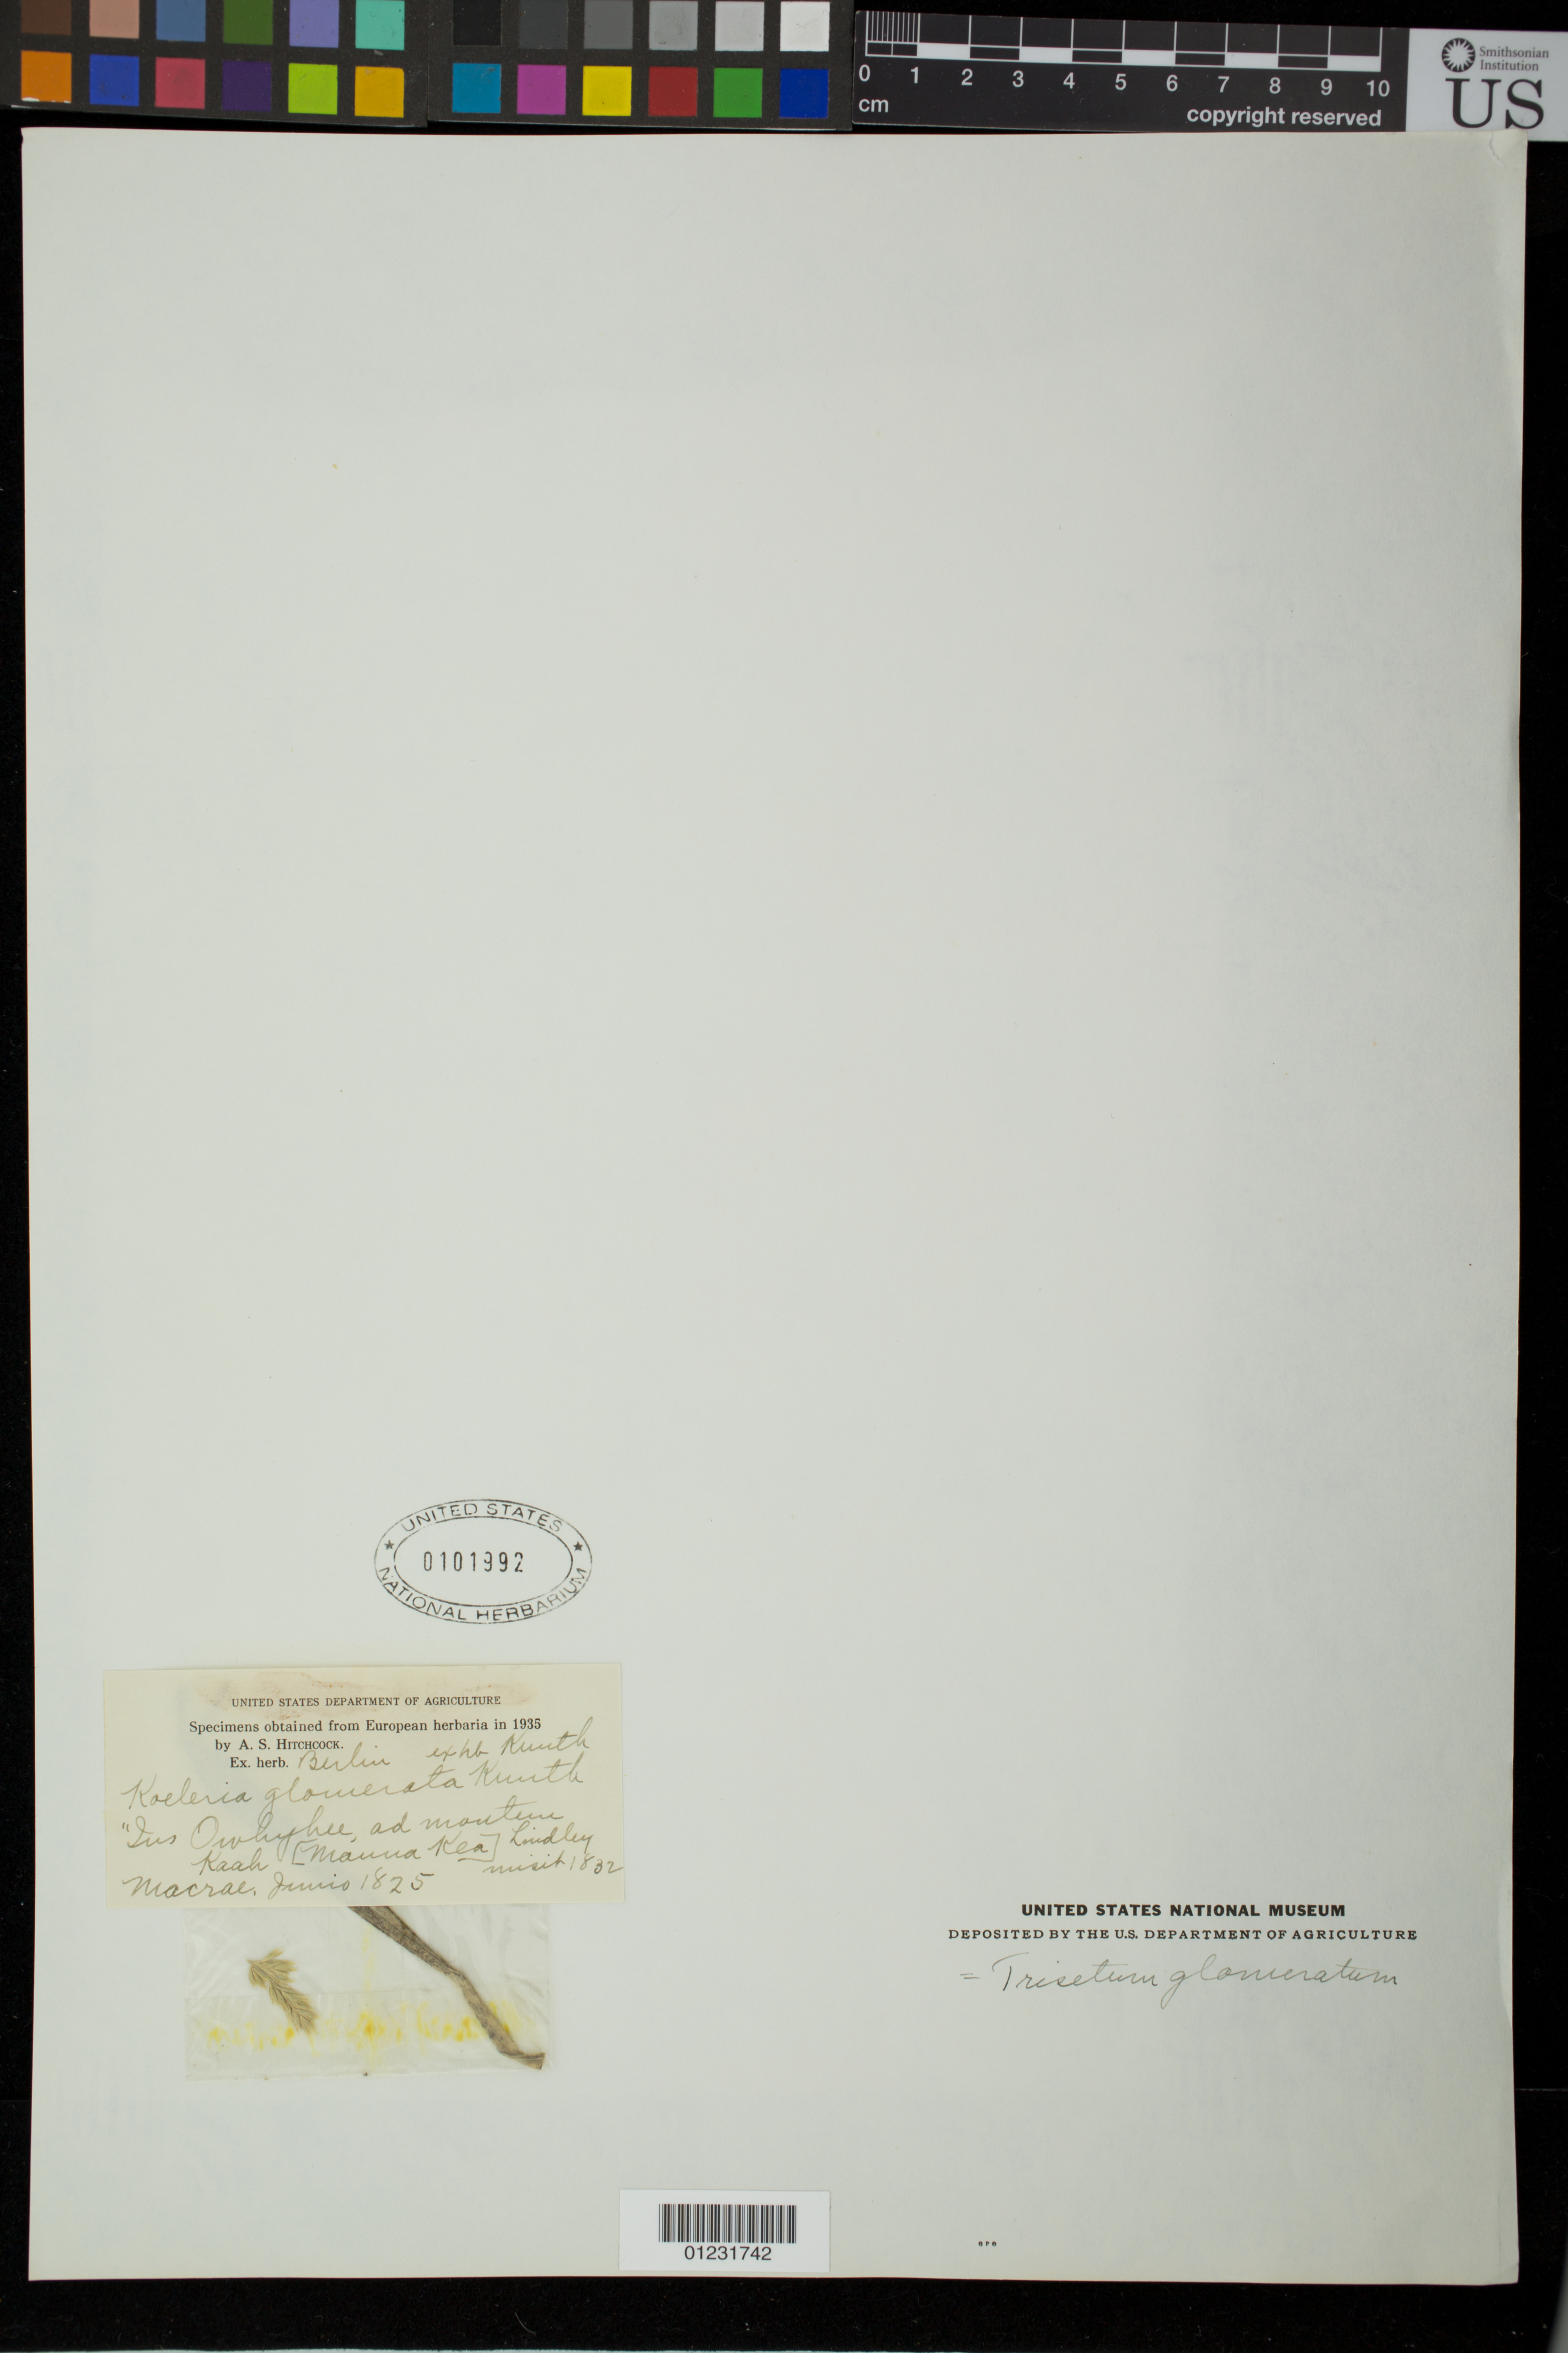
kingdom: Plantae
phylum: Tracheophyta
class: Liliopsida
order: Poales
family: Poaceae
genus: Koeleria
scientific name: Koeleria glomerata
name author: Kunth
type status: Isotype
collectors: J. Macrae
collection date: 1825-06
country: United States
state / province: Hawaii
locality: Ins. Owyhee, ad montem Kaah.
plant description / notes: Fragmentary material of type specimen ex herb. Berlin.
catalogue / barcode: US 101992